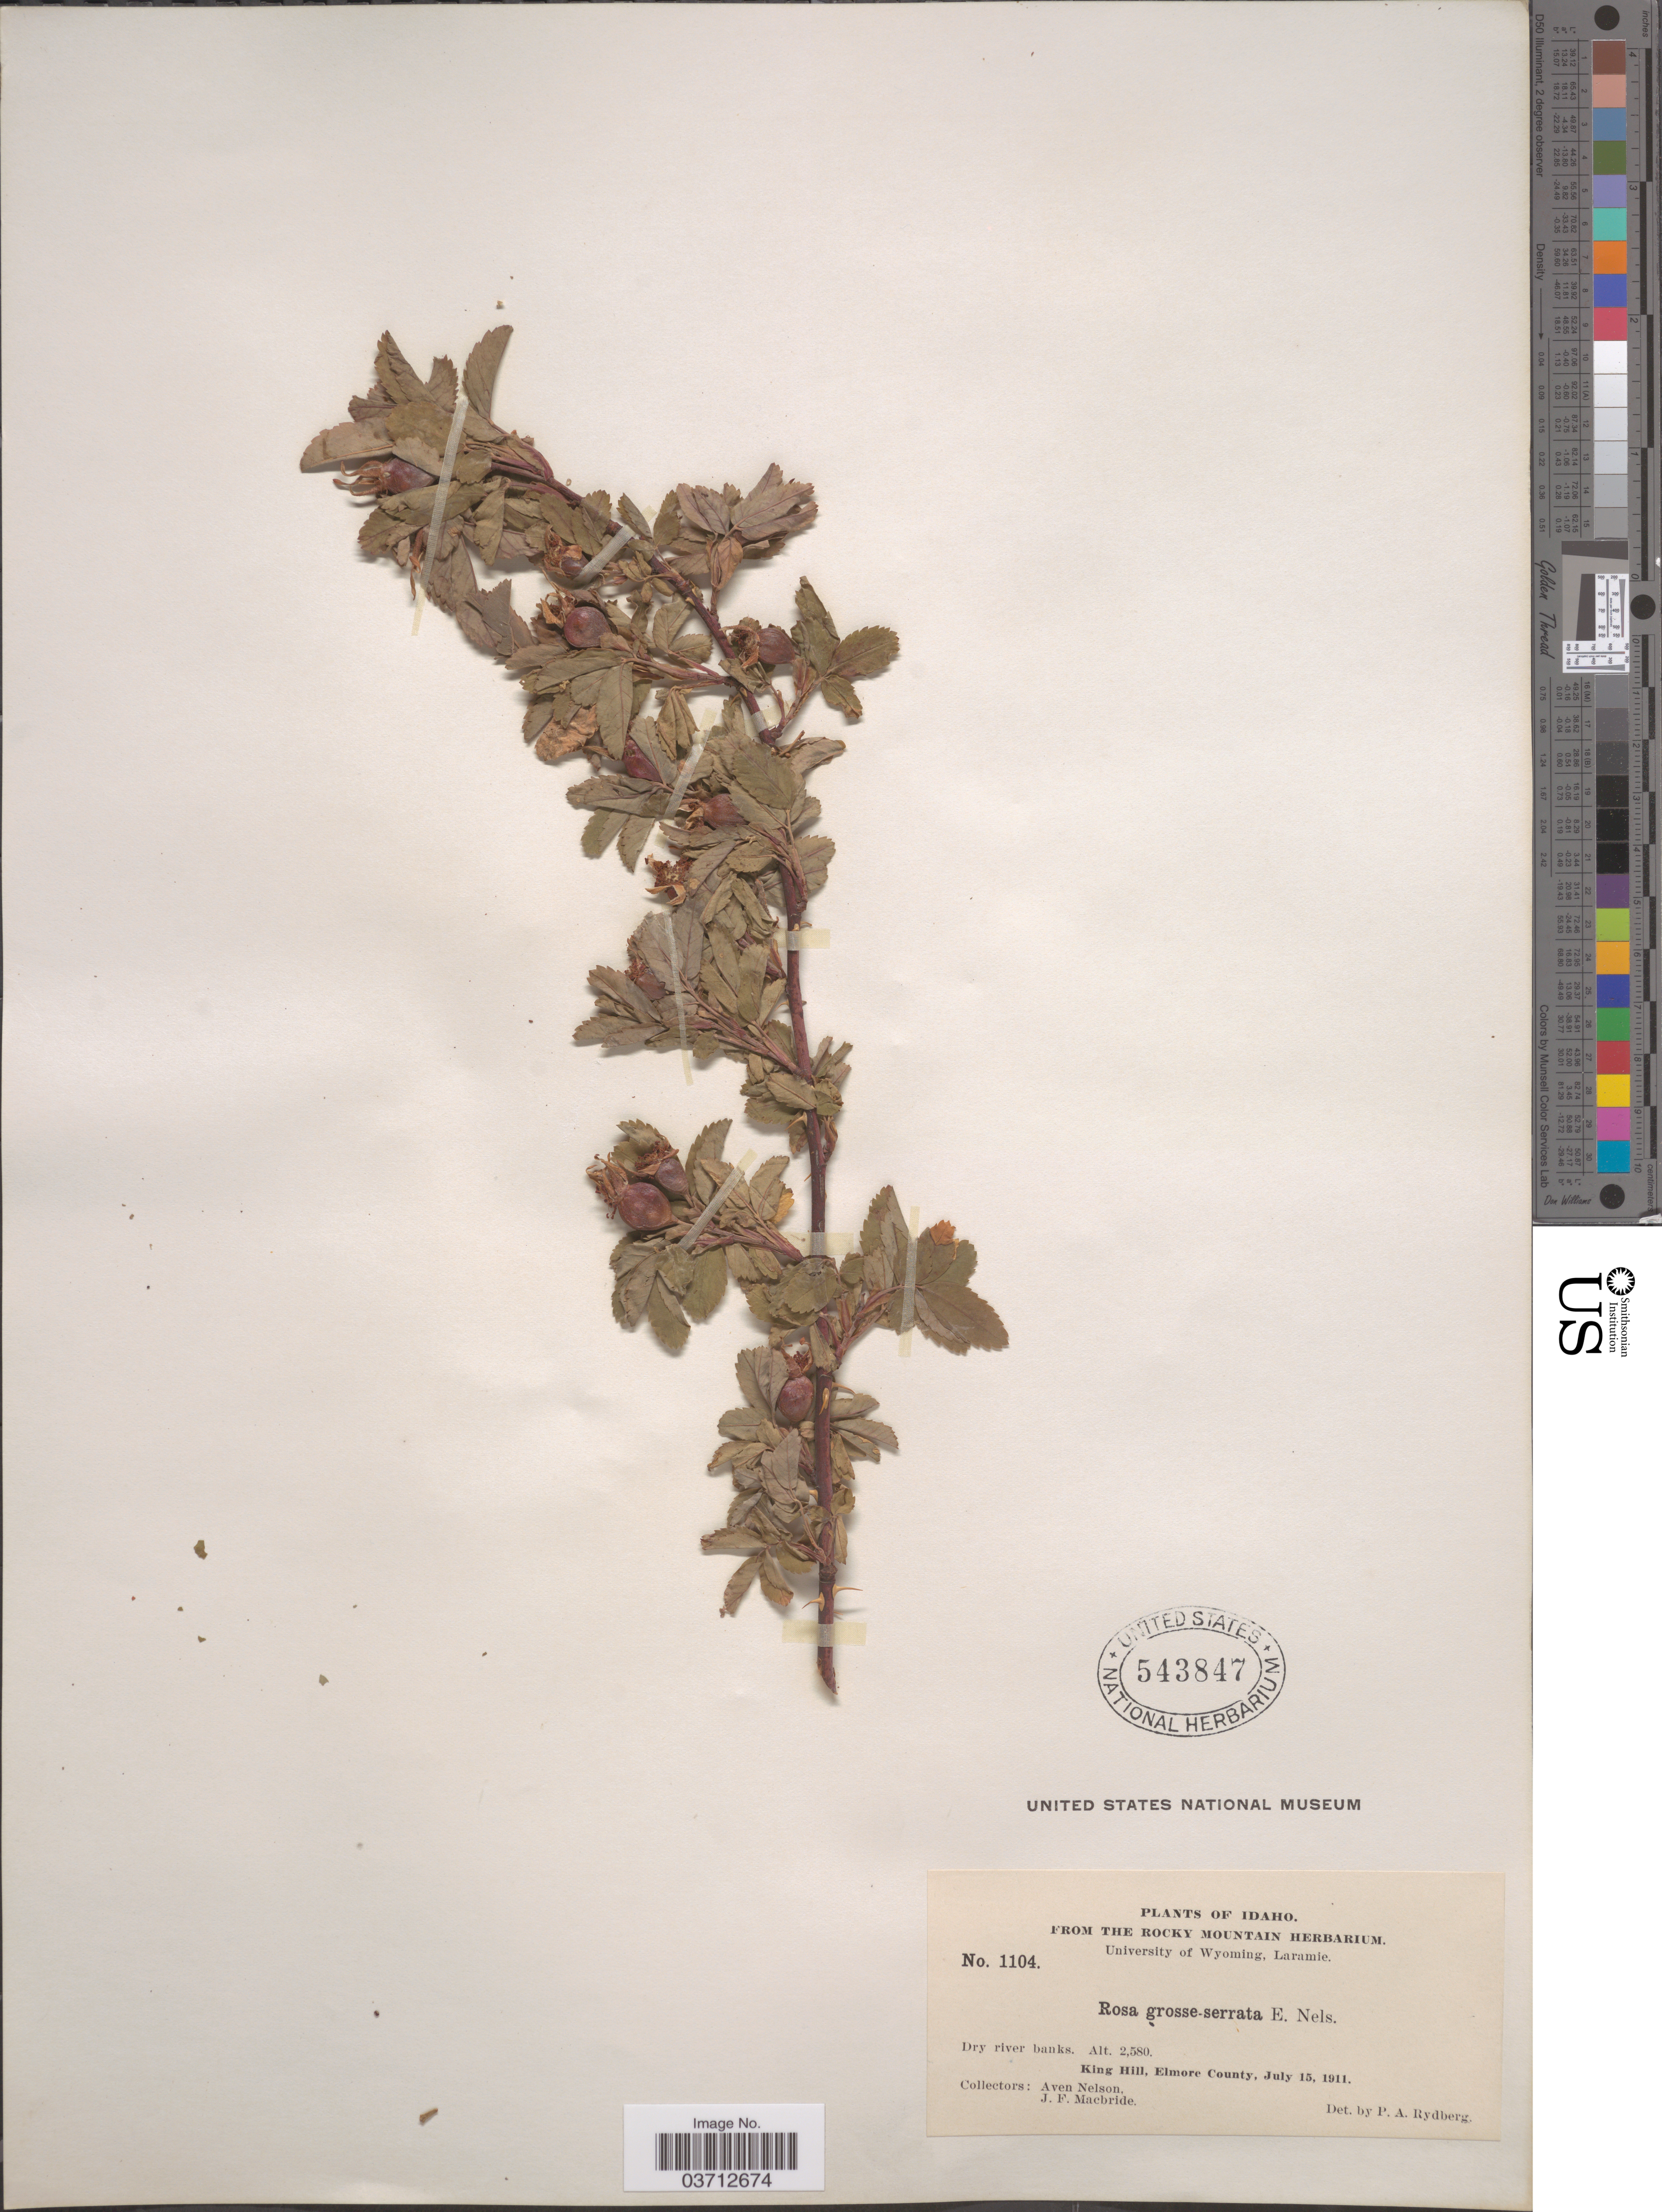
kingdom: Plantae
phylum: Tracheophyta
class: Magnoliopsida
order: Rosales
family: Rosaceae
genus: Rosa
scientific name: Rosa sp.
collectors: A. Nelson & J. F. Macbride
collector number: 1104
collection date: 1911-07-15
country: United States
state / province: Idaho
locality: King Hill, Elmore County.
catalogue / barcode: US 543847